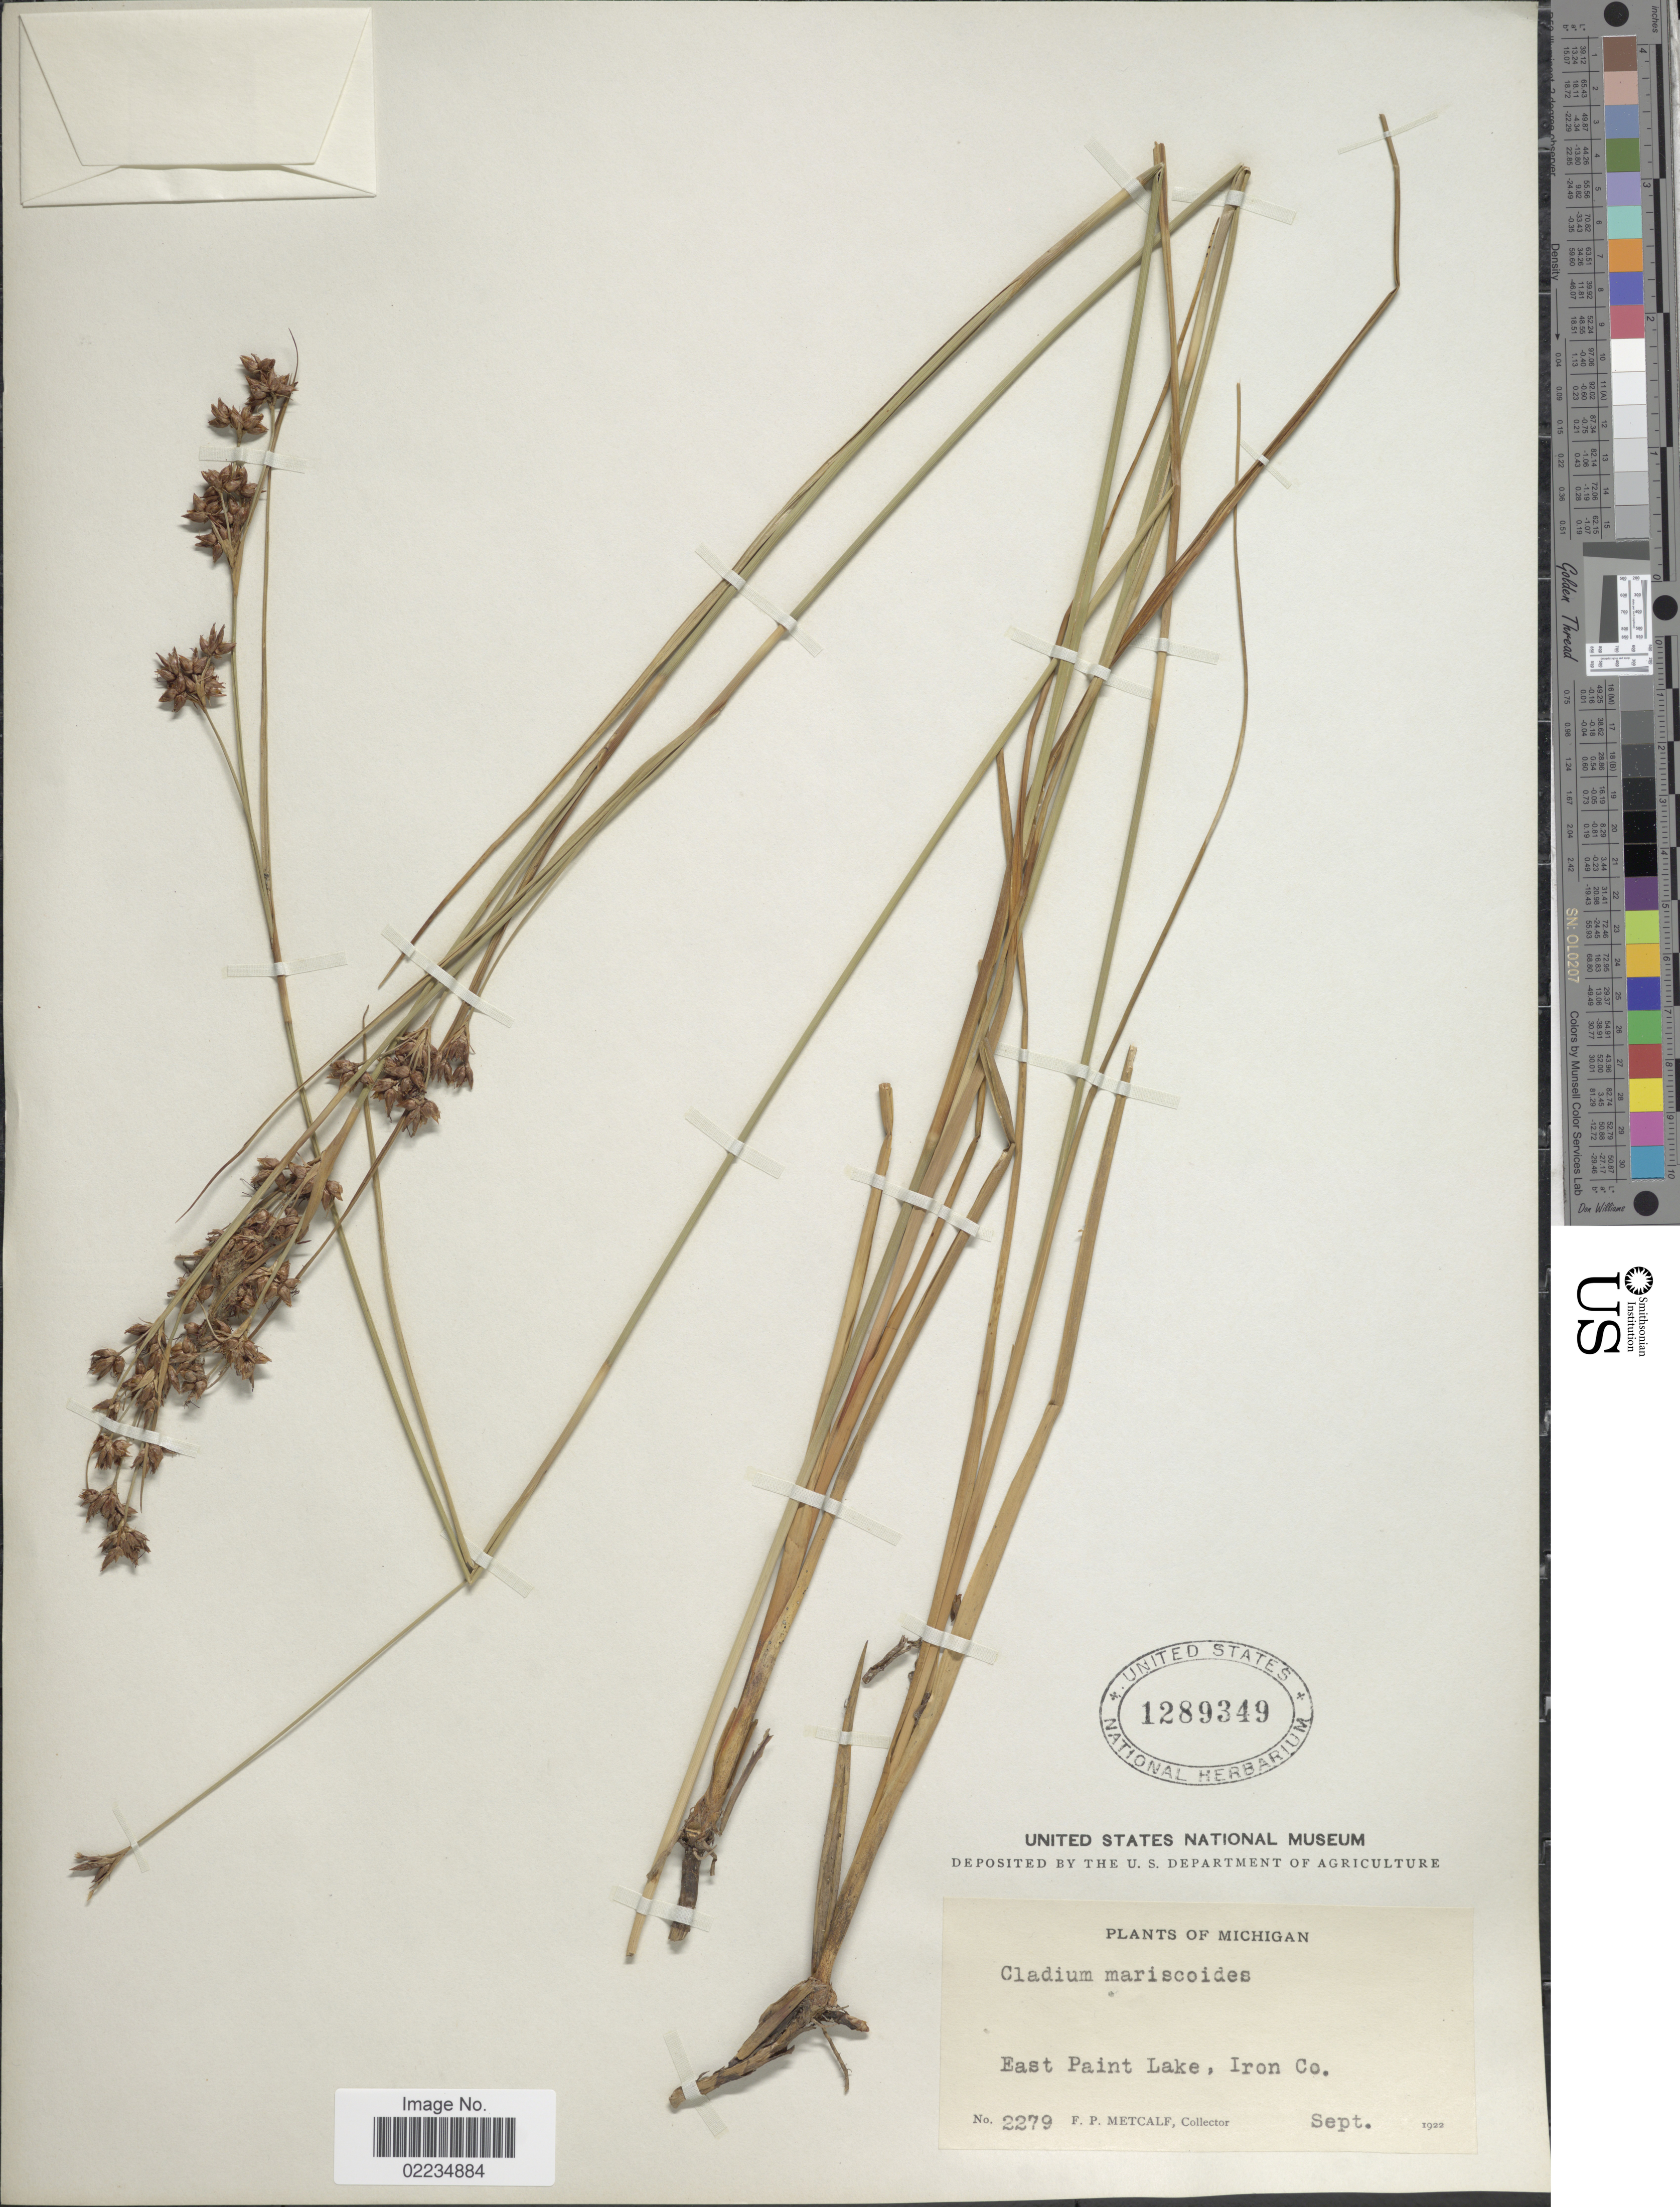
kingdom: Plantae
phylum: Tracheophyta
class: Liliopsida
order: Poales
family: Cyperaceae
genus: Cladium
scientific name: Cladium mariscoides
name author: (Muhl.) Torr.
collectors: F. Metcalf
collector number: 2279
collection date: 1922-09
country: United States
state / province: Michigan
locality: East Paint Lake, Iron Co.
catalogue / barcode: US 1289349